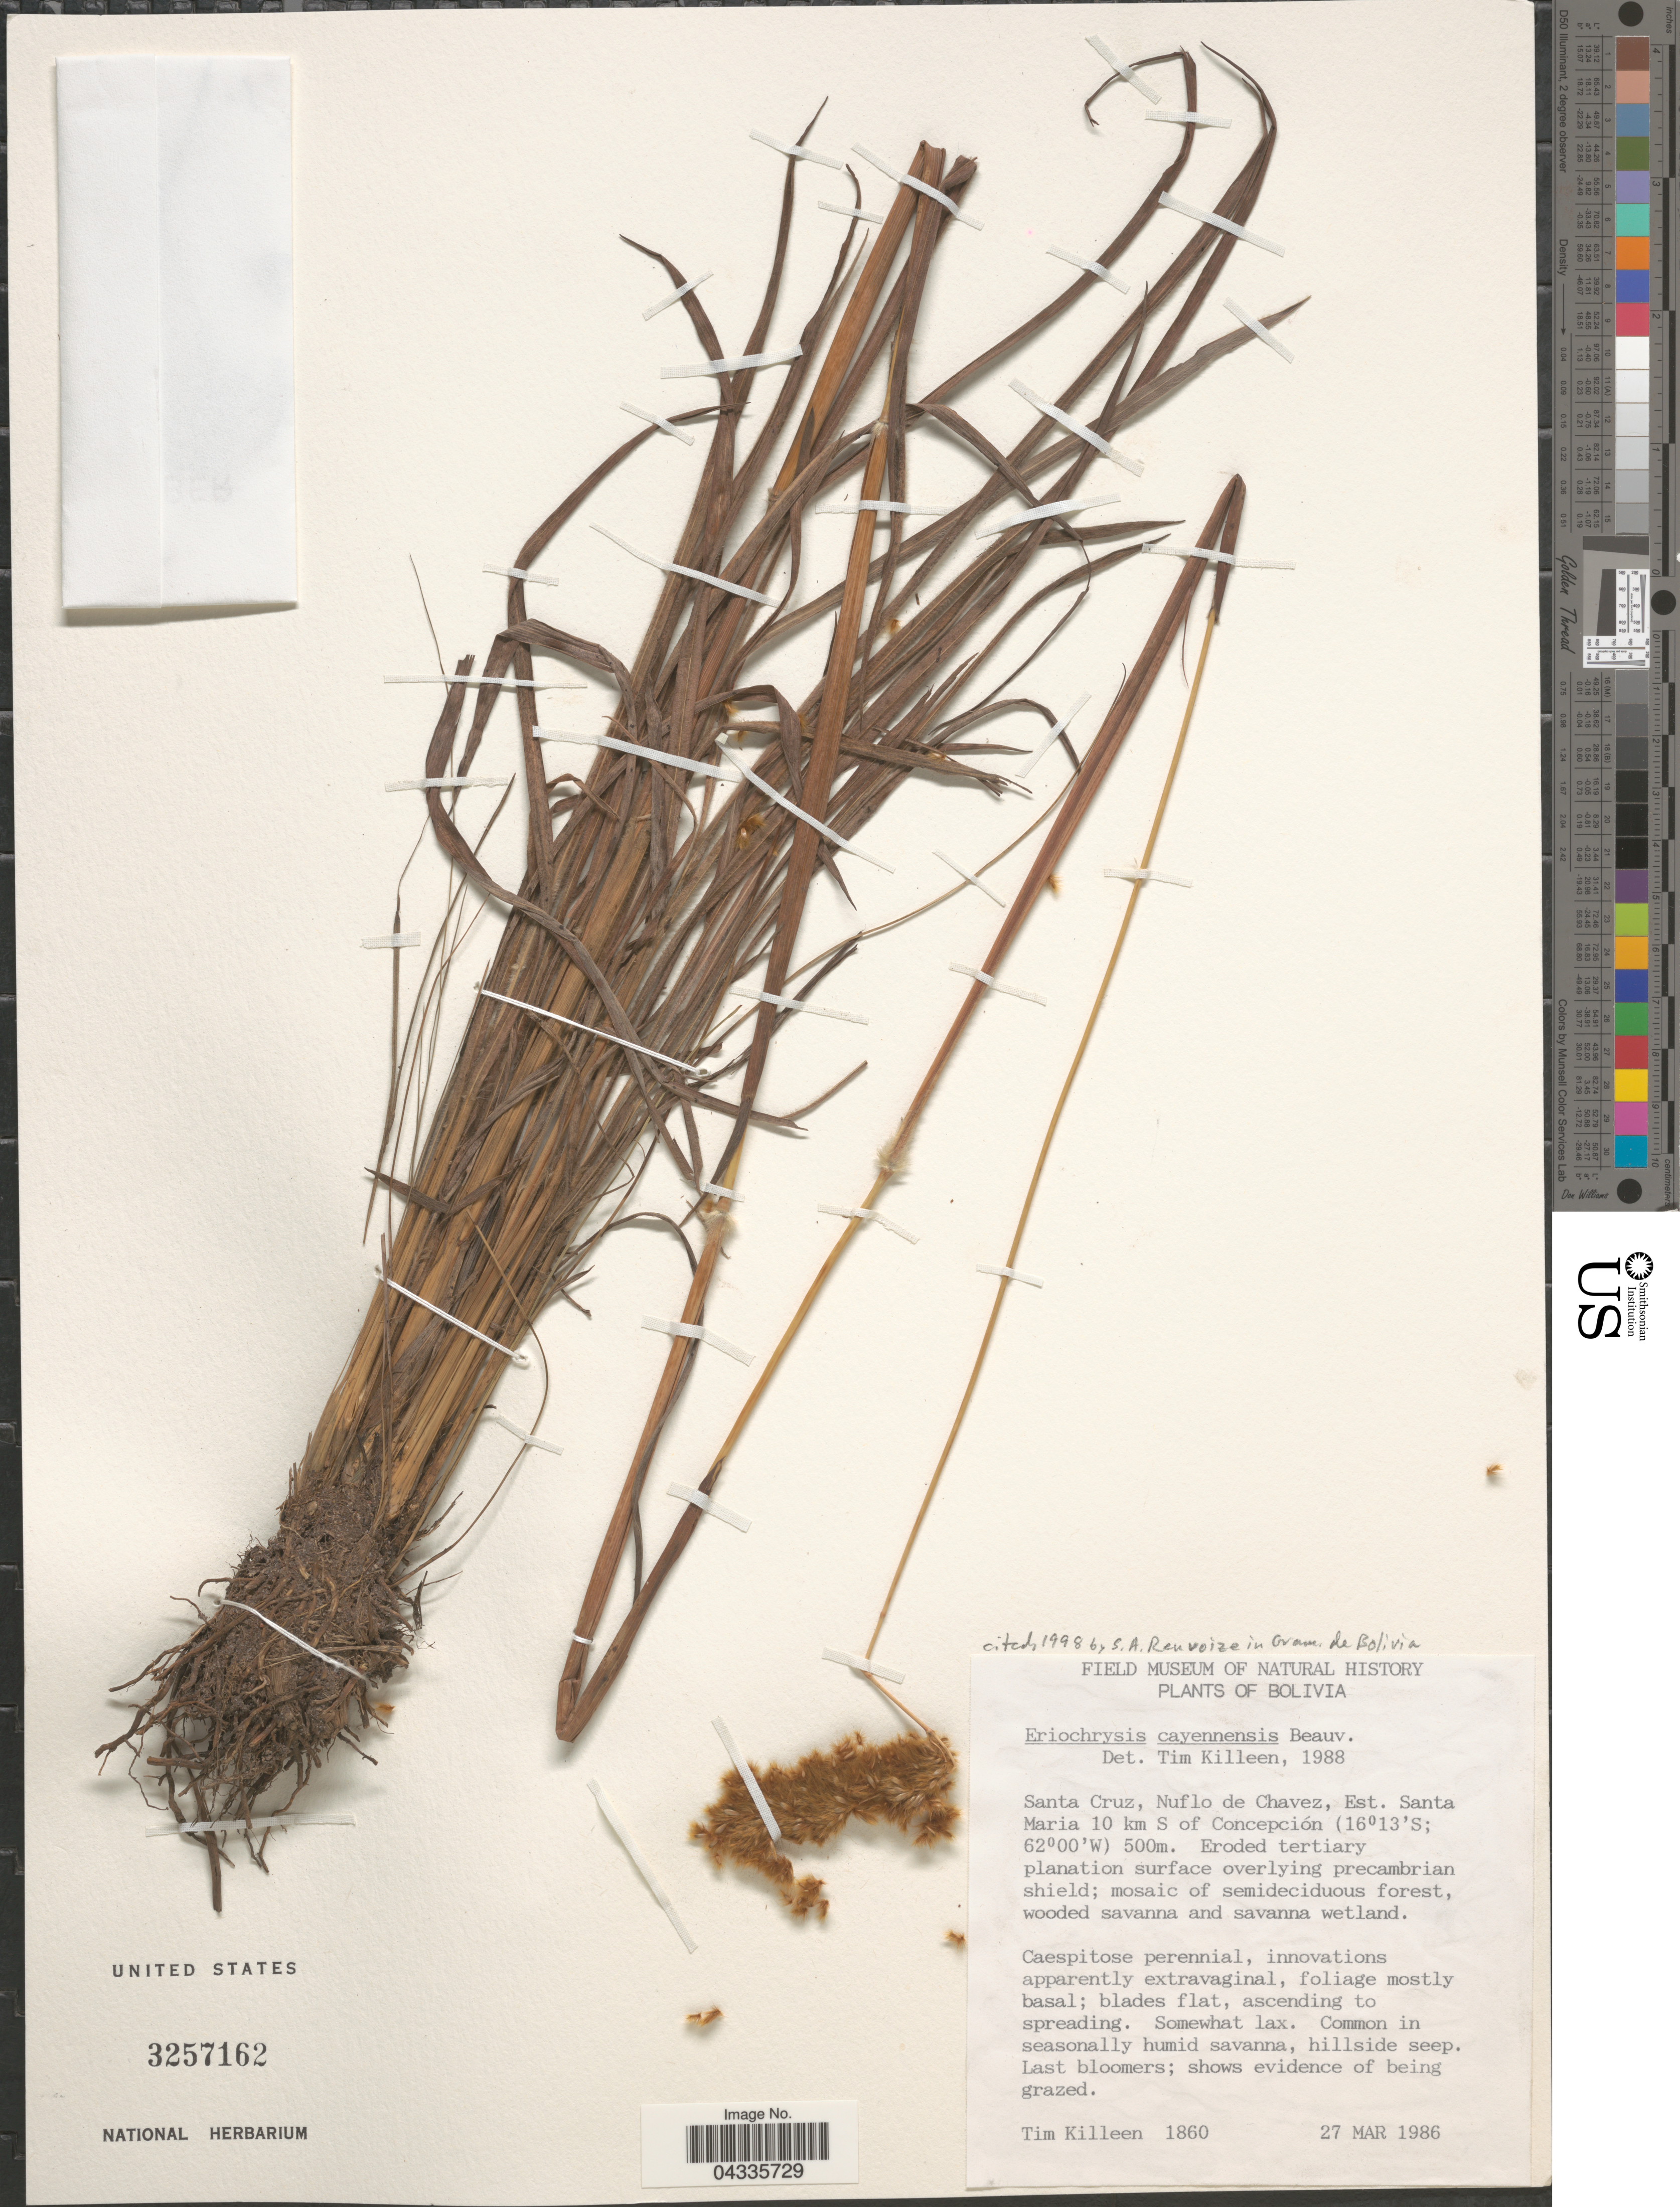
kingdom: Plantae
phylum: Tracheophyta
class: Liliopsida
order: Poales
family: Poaceae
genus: Eriochrysis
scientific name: Eriochrysis cayennensis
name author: P. Beauv.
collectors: T. J. Killeen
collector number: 1860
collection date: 1986-03-27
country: Bolivia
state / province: Santa Cruz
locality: Nuflo de Chavez, Est. Santa Maria 10 km S of Concepción.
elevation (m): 500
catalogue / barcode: US 3257162